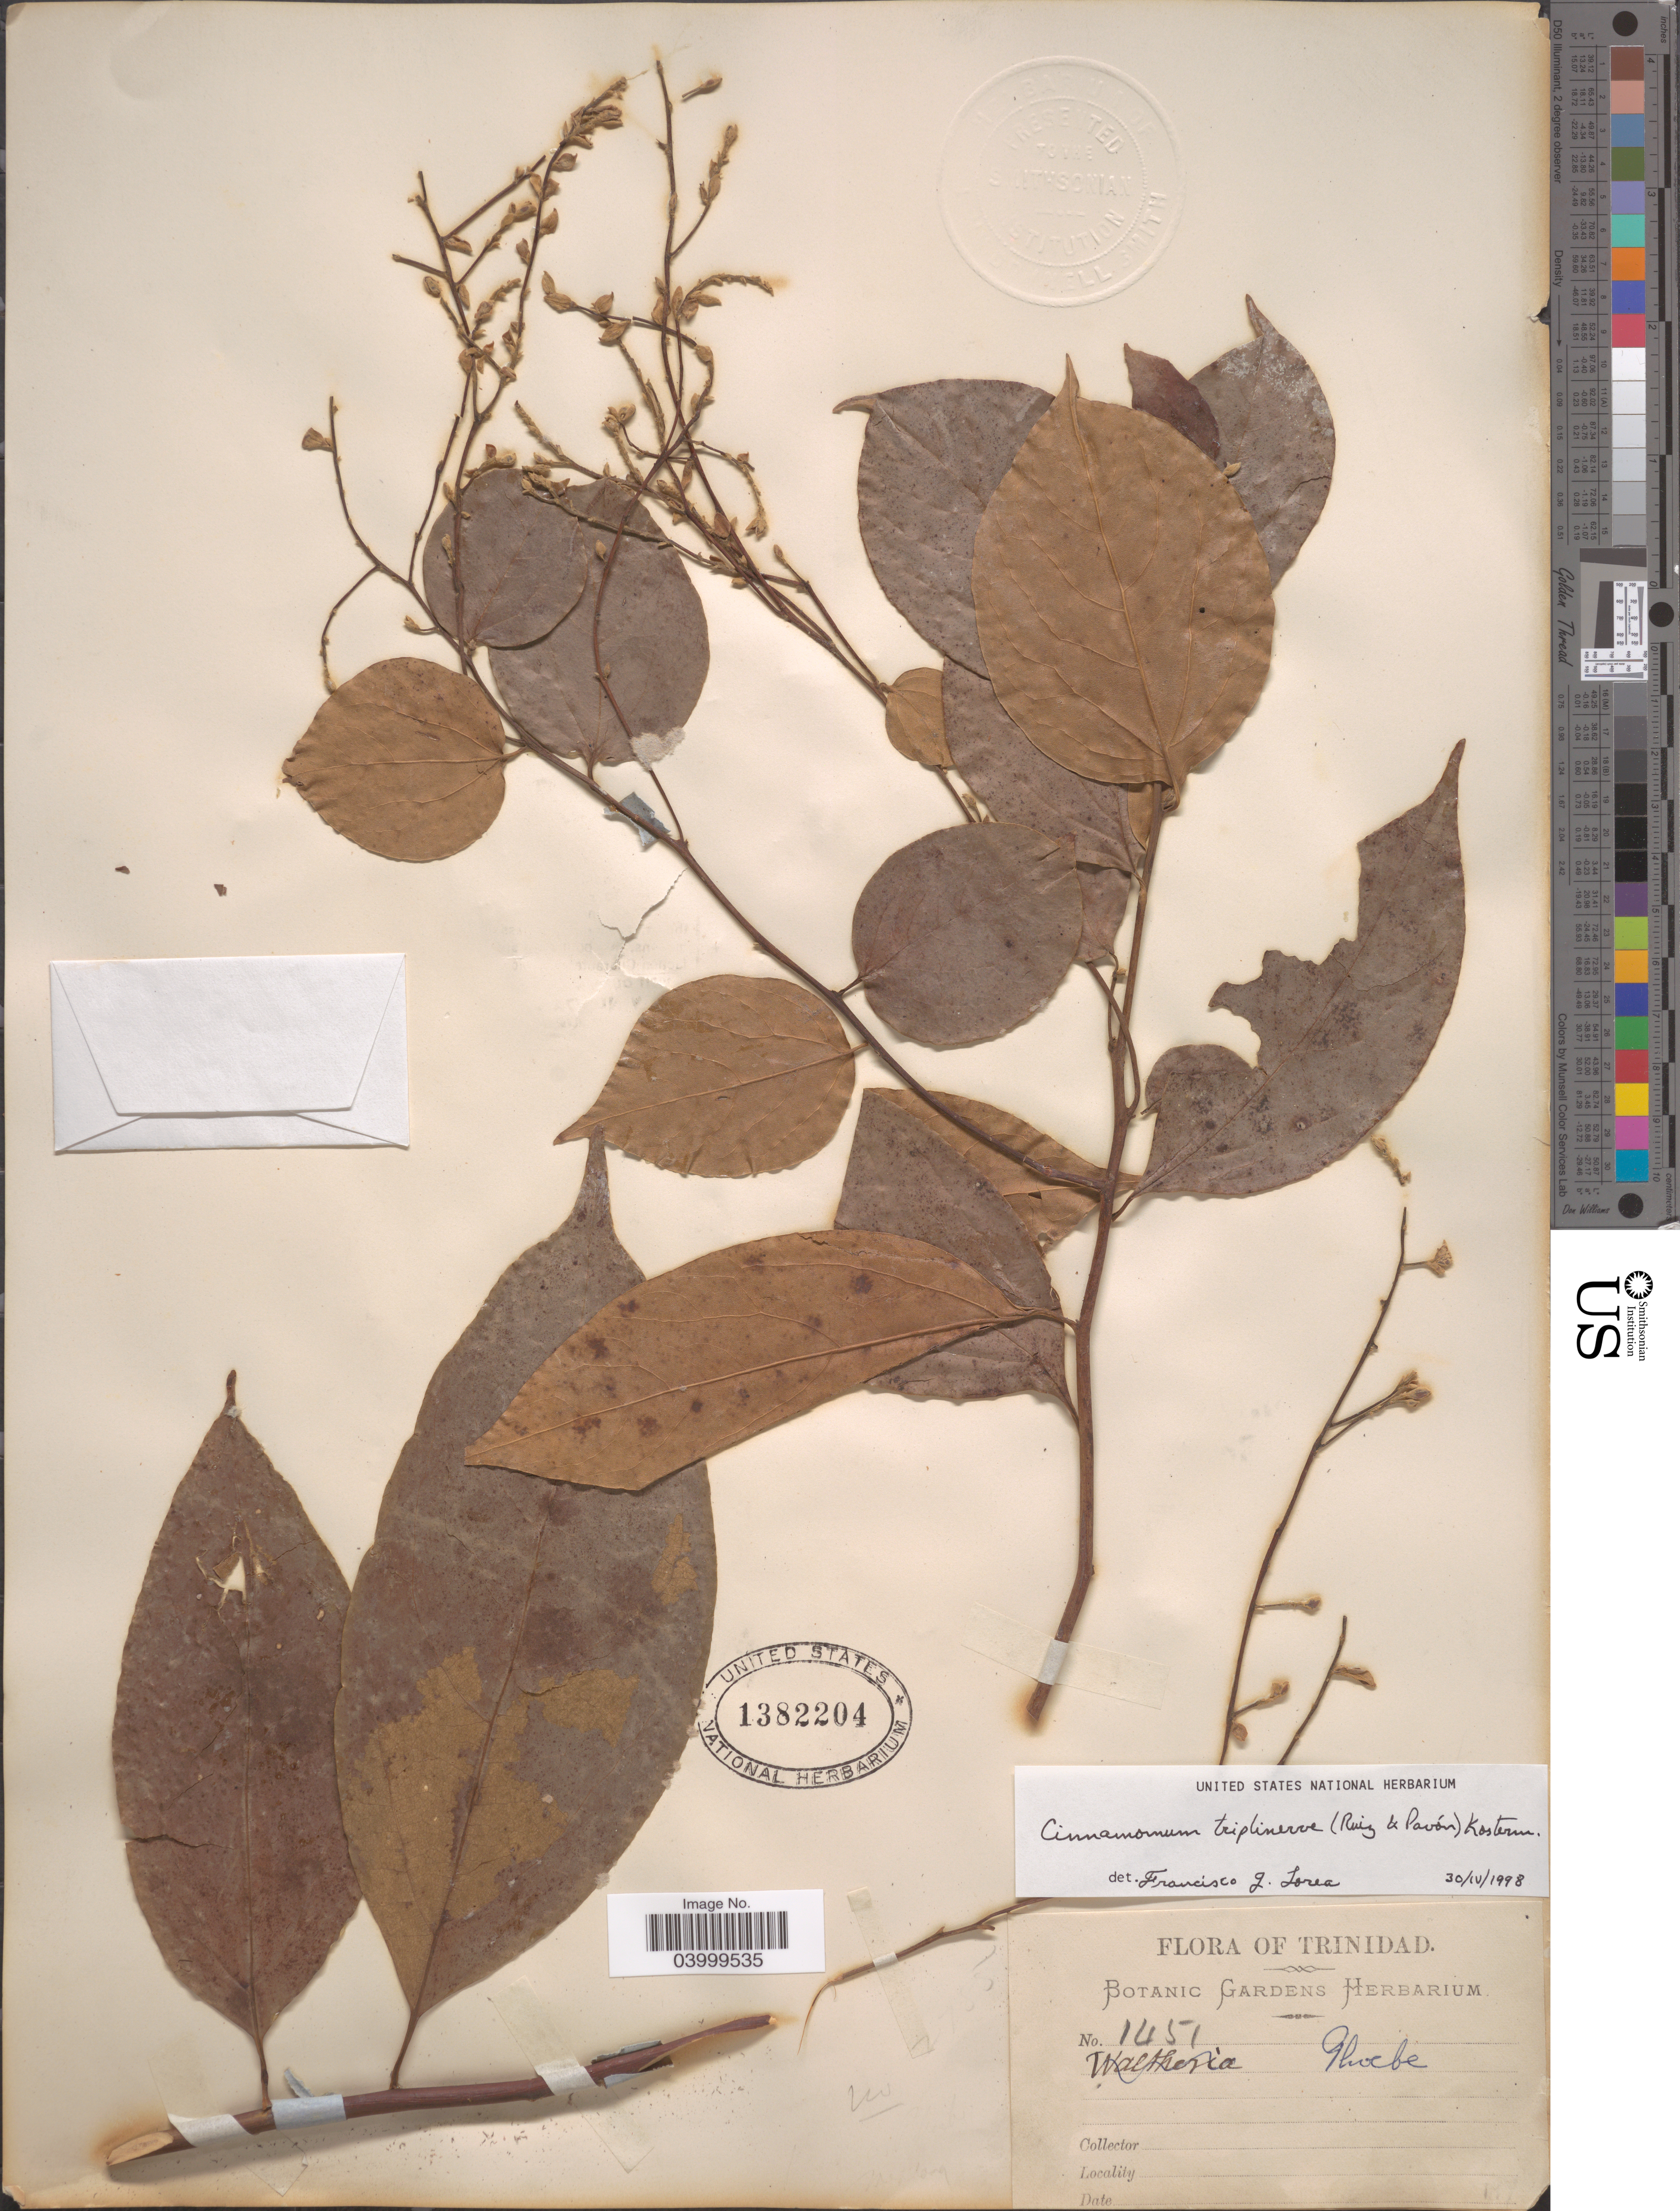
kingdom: Plantae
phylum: Tracheophyta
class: Magnoliopsida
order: Laurales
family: Lauraceae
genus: Cinnamomum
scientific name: Cinnamomum triplinerve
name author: (Ruiz & Pav.) Kosterm.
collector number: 1451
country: Trinidad and Tobago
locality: Trinidad.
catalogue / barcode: US 1382204